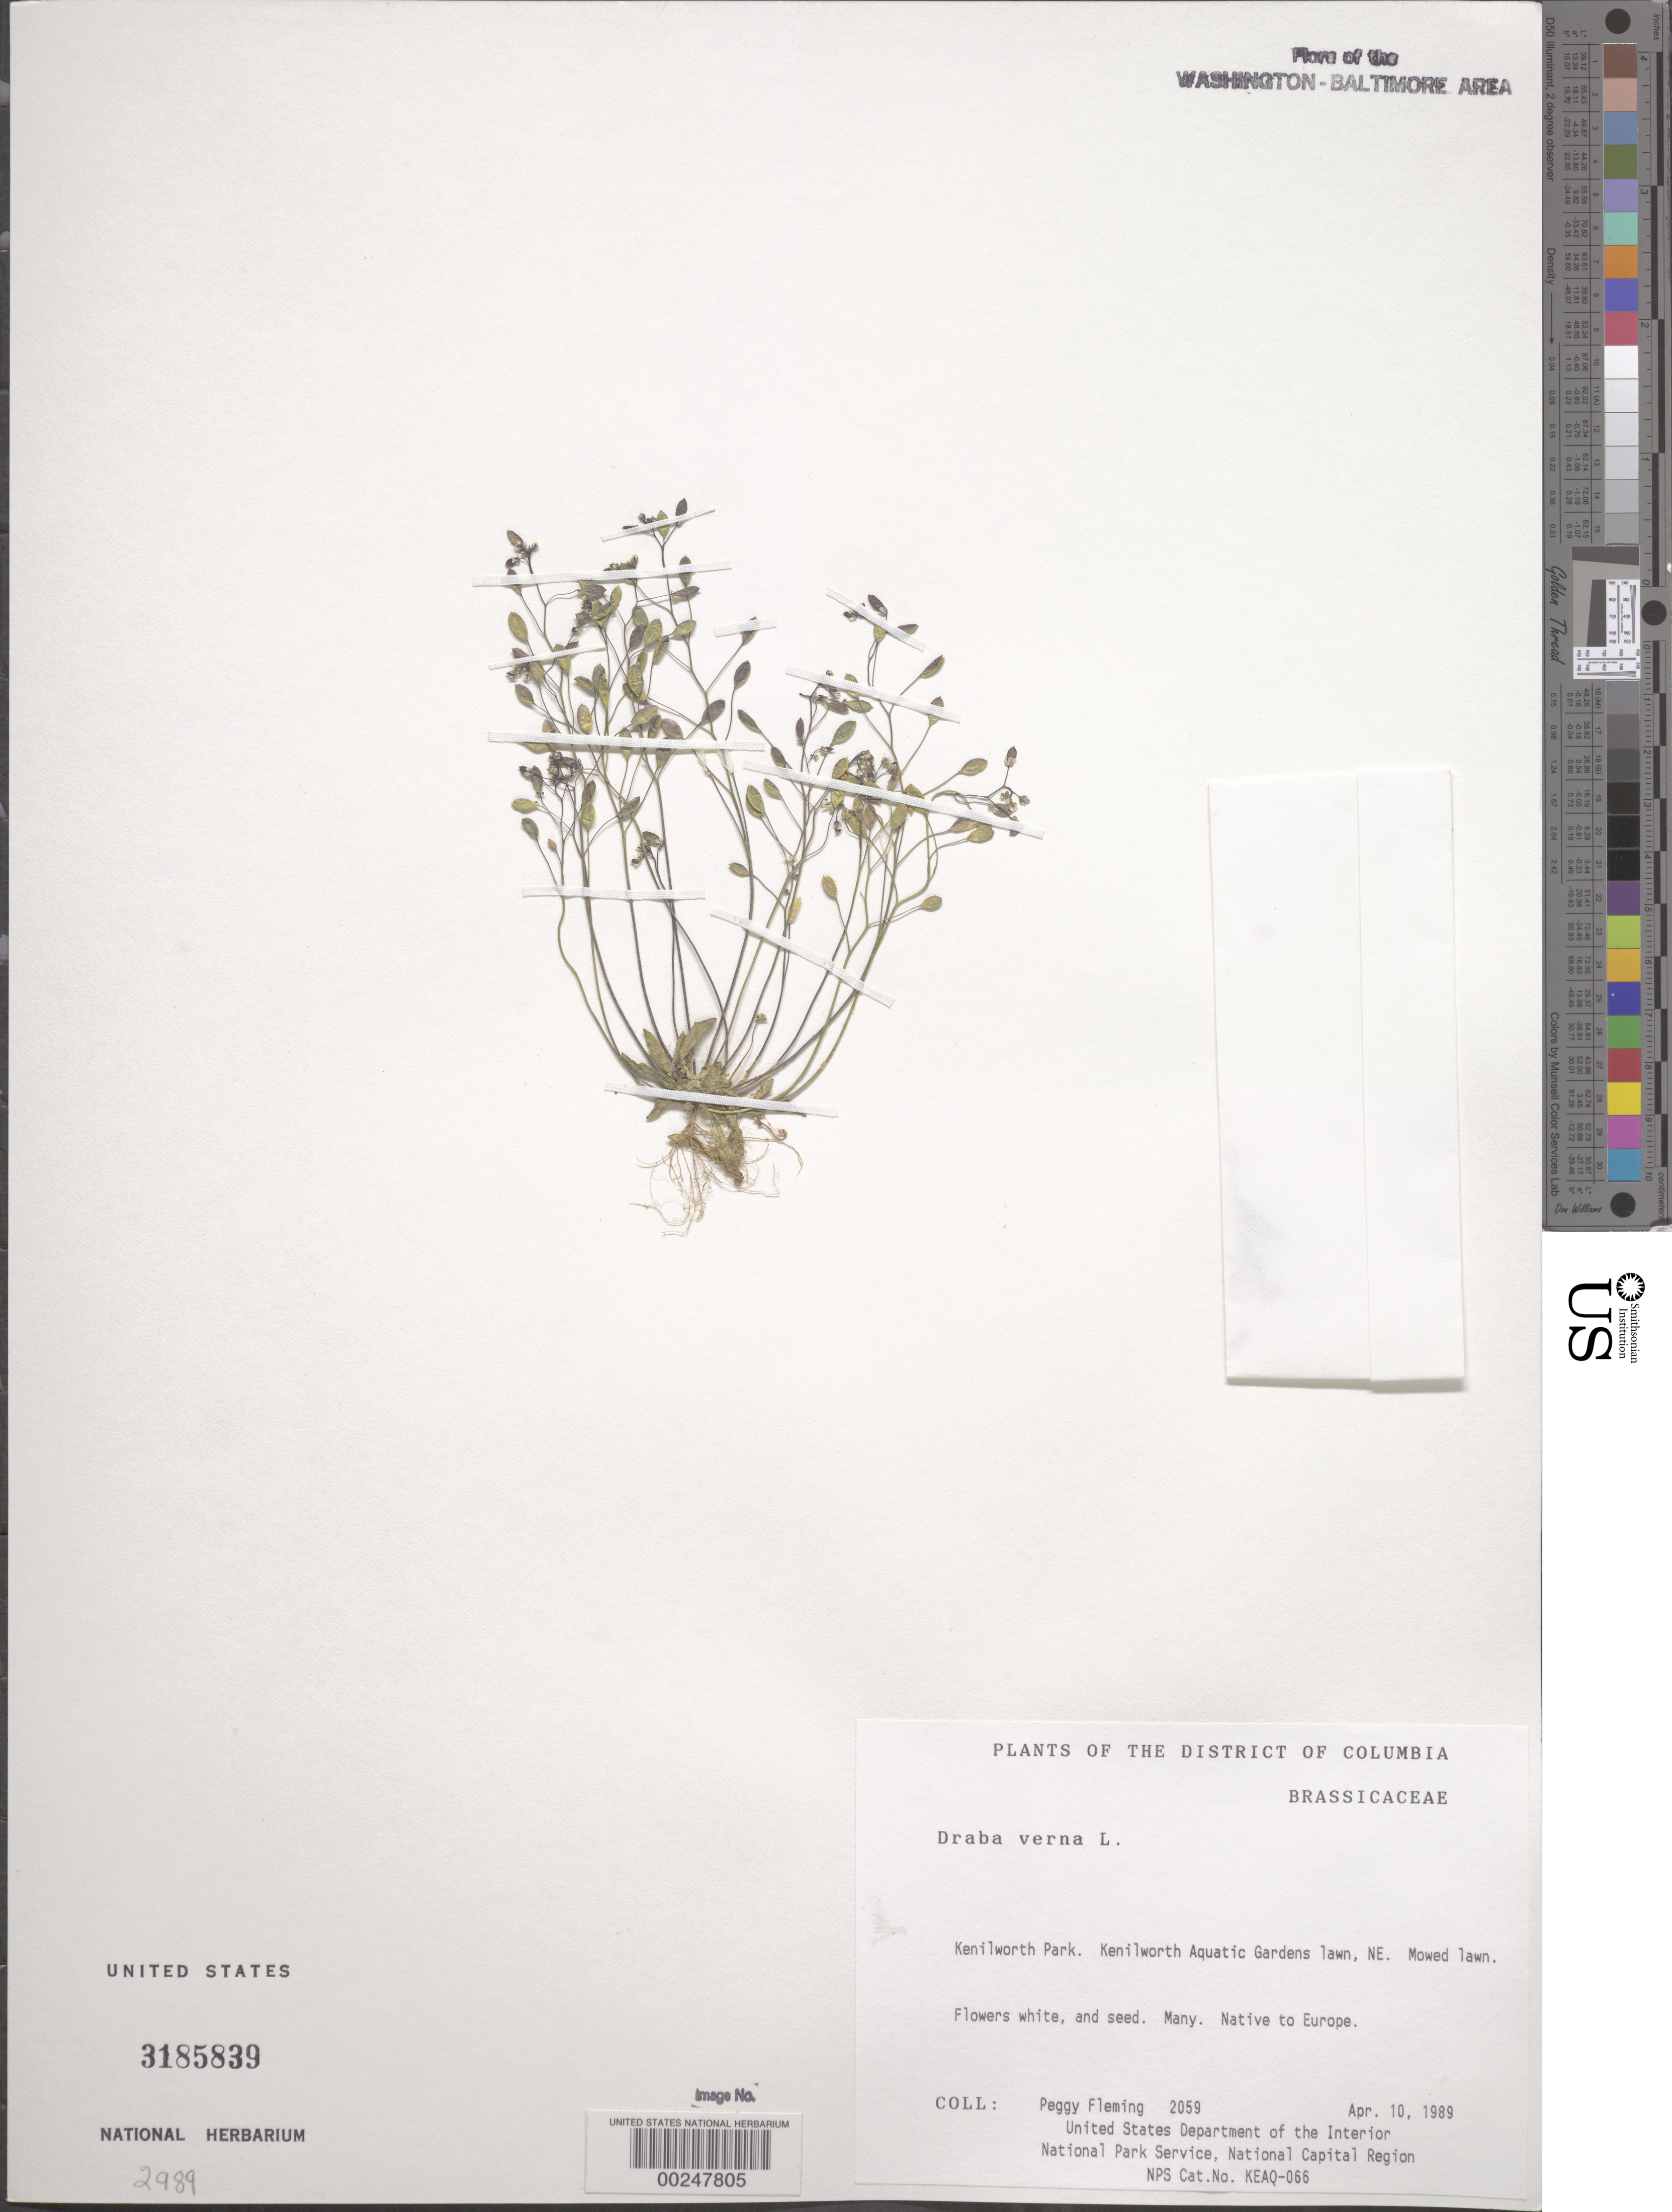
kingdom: Plantae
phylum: Tracheophyta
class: Magnoliopsida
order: Brassicales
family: Brassicaceae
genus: Draba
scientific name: Draba verna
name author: L.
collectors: P. Fleming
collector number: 2059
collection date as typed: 10 Apr 1989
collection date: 1989-04-10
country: United States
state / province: District of Columbia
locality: Kenilworth Park, Kenilworth Aquatic Gardens lawn, NE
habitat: Mowed lawn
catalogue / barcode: US 3185839